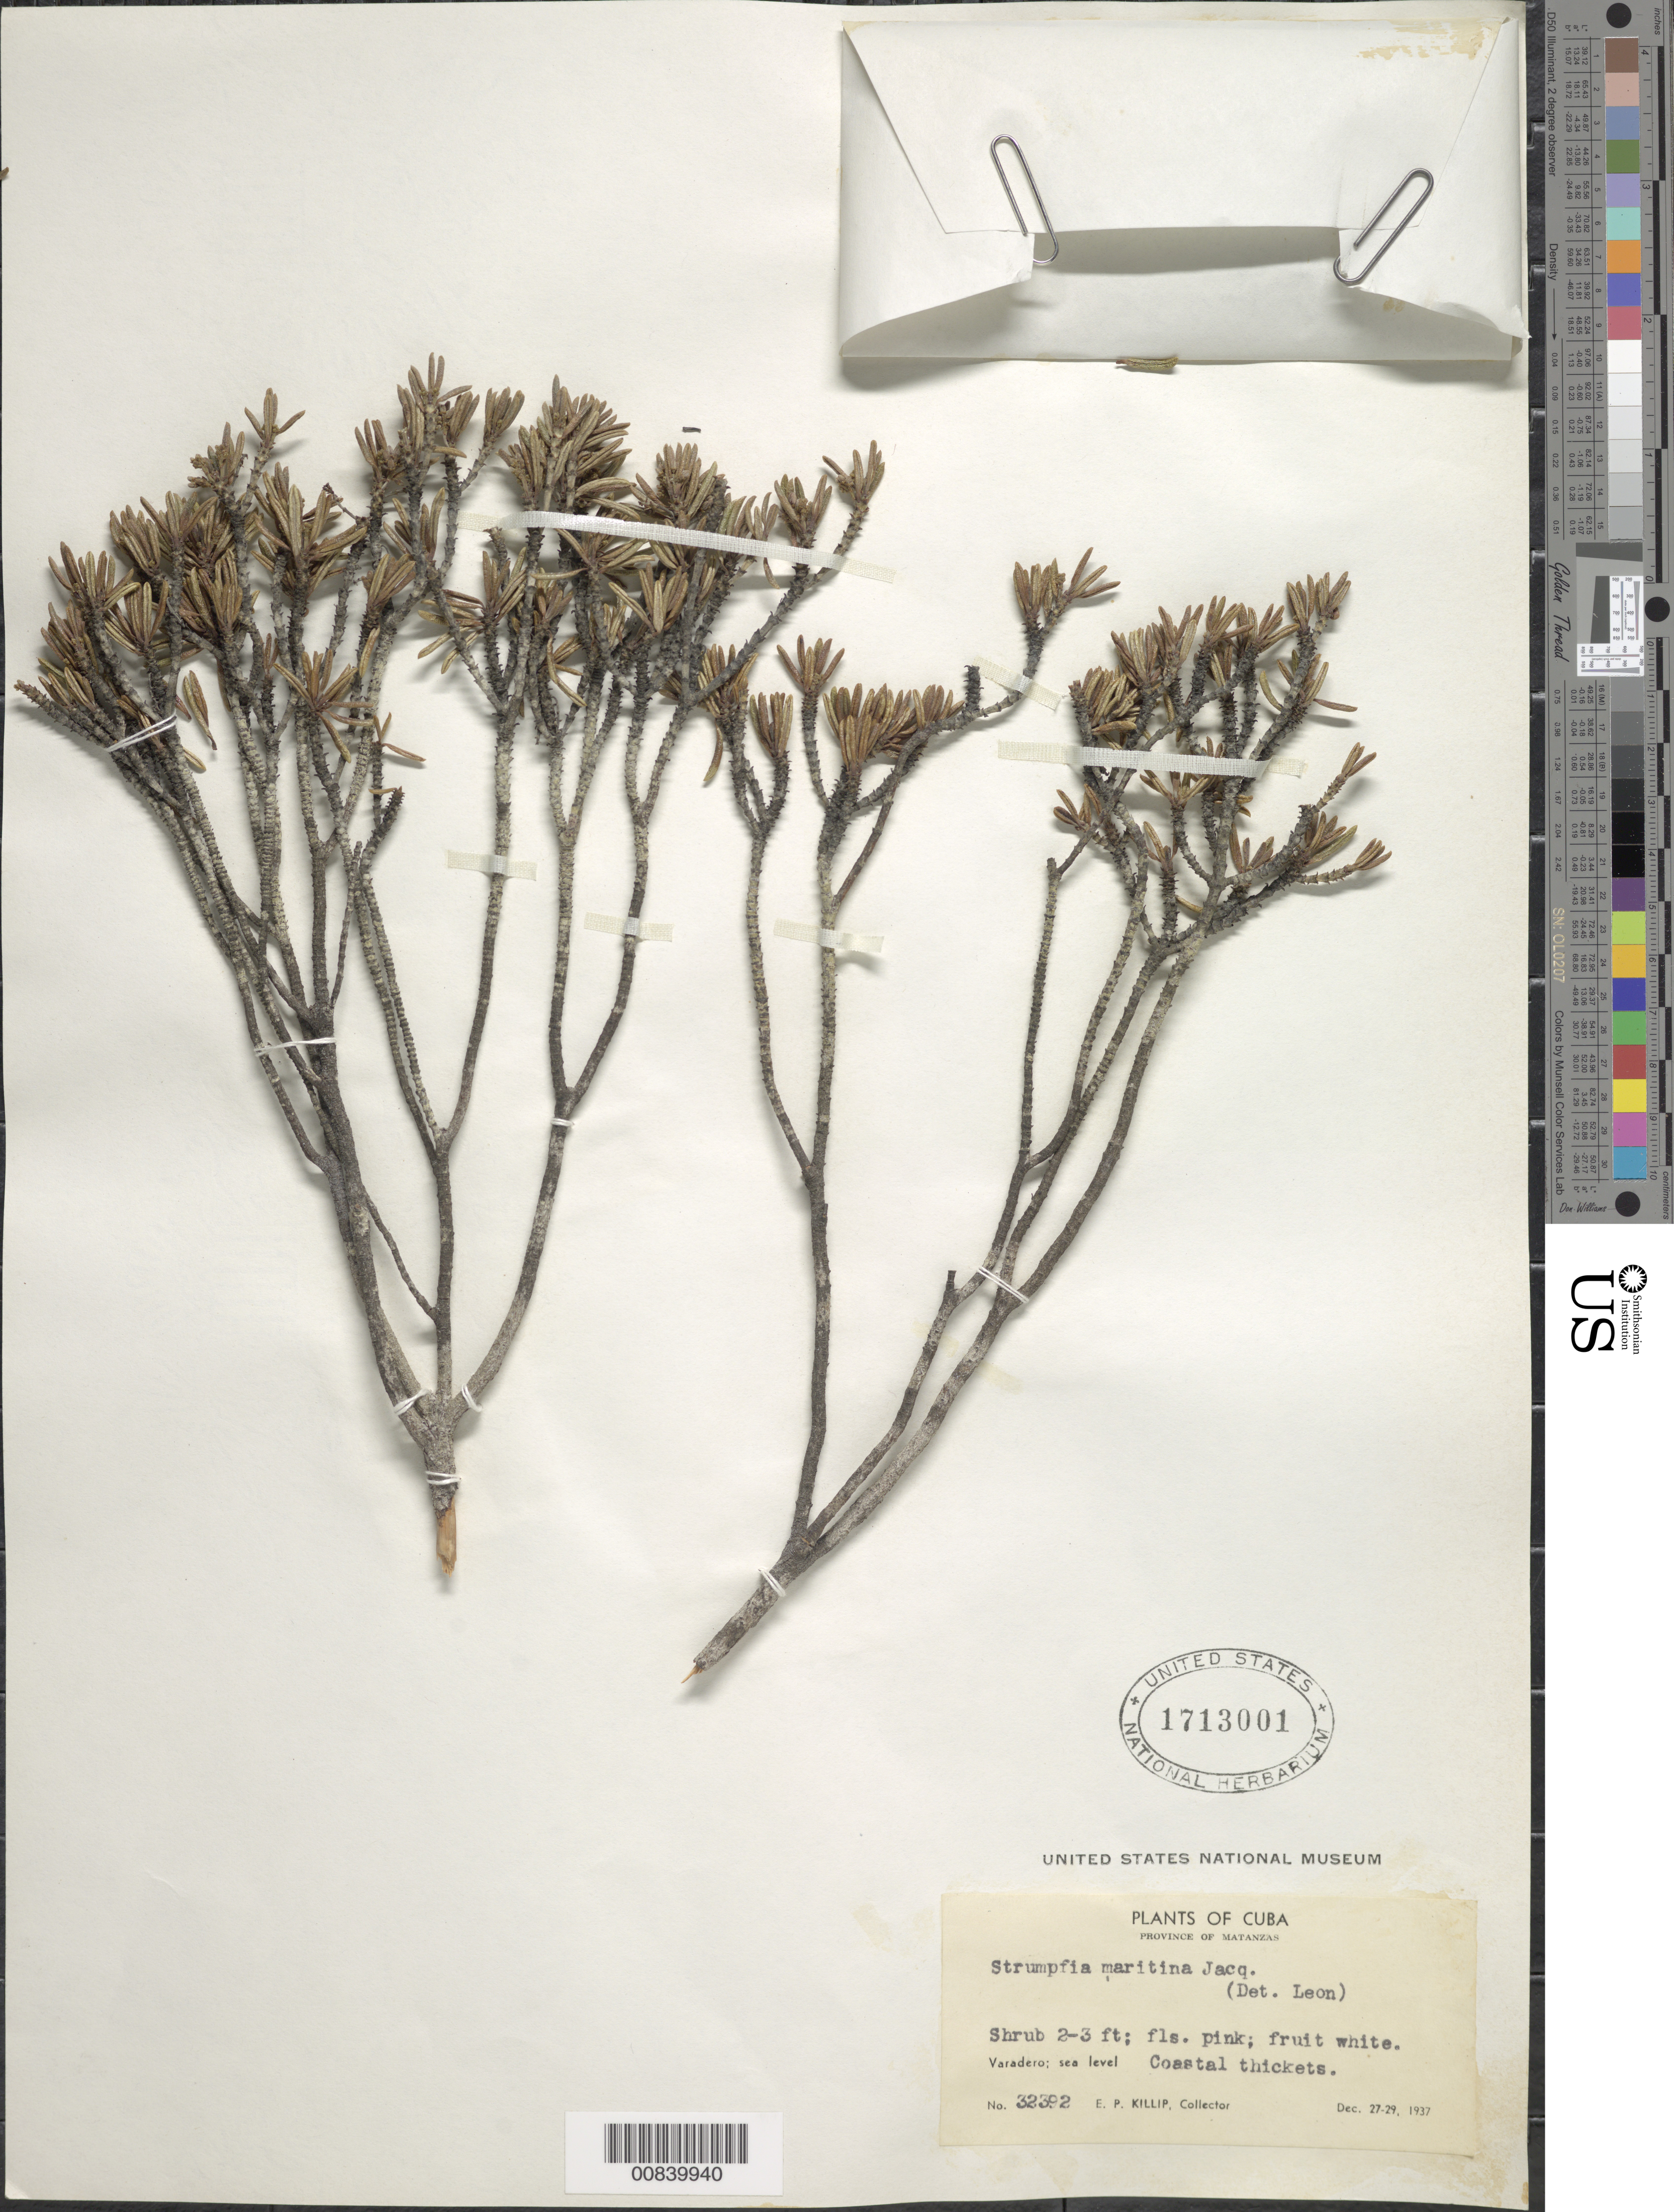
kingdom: Plantae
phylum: Tracheophyta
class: Magnoliopsida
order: Gentianales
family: Rubiaceae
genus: Strumpfia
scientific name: Strumpfia maritima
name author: Jacq.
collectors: E. P. Killip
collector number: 32392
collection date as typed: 27 Dec 1937 to 29 Dec 1937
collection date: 1937-12-27/1937-12-29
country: Cuba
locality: Varadera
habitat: Sea level coastal thickets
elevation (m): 0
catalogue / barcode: US 1713001